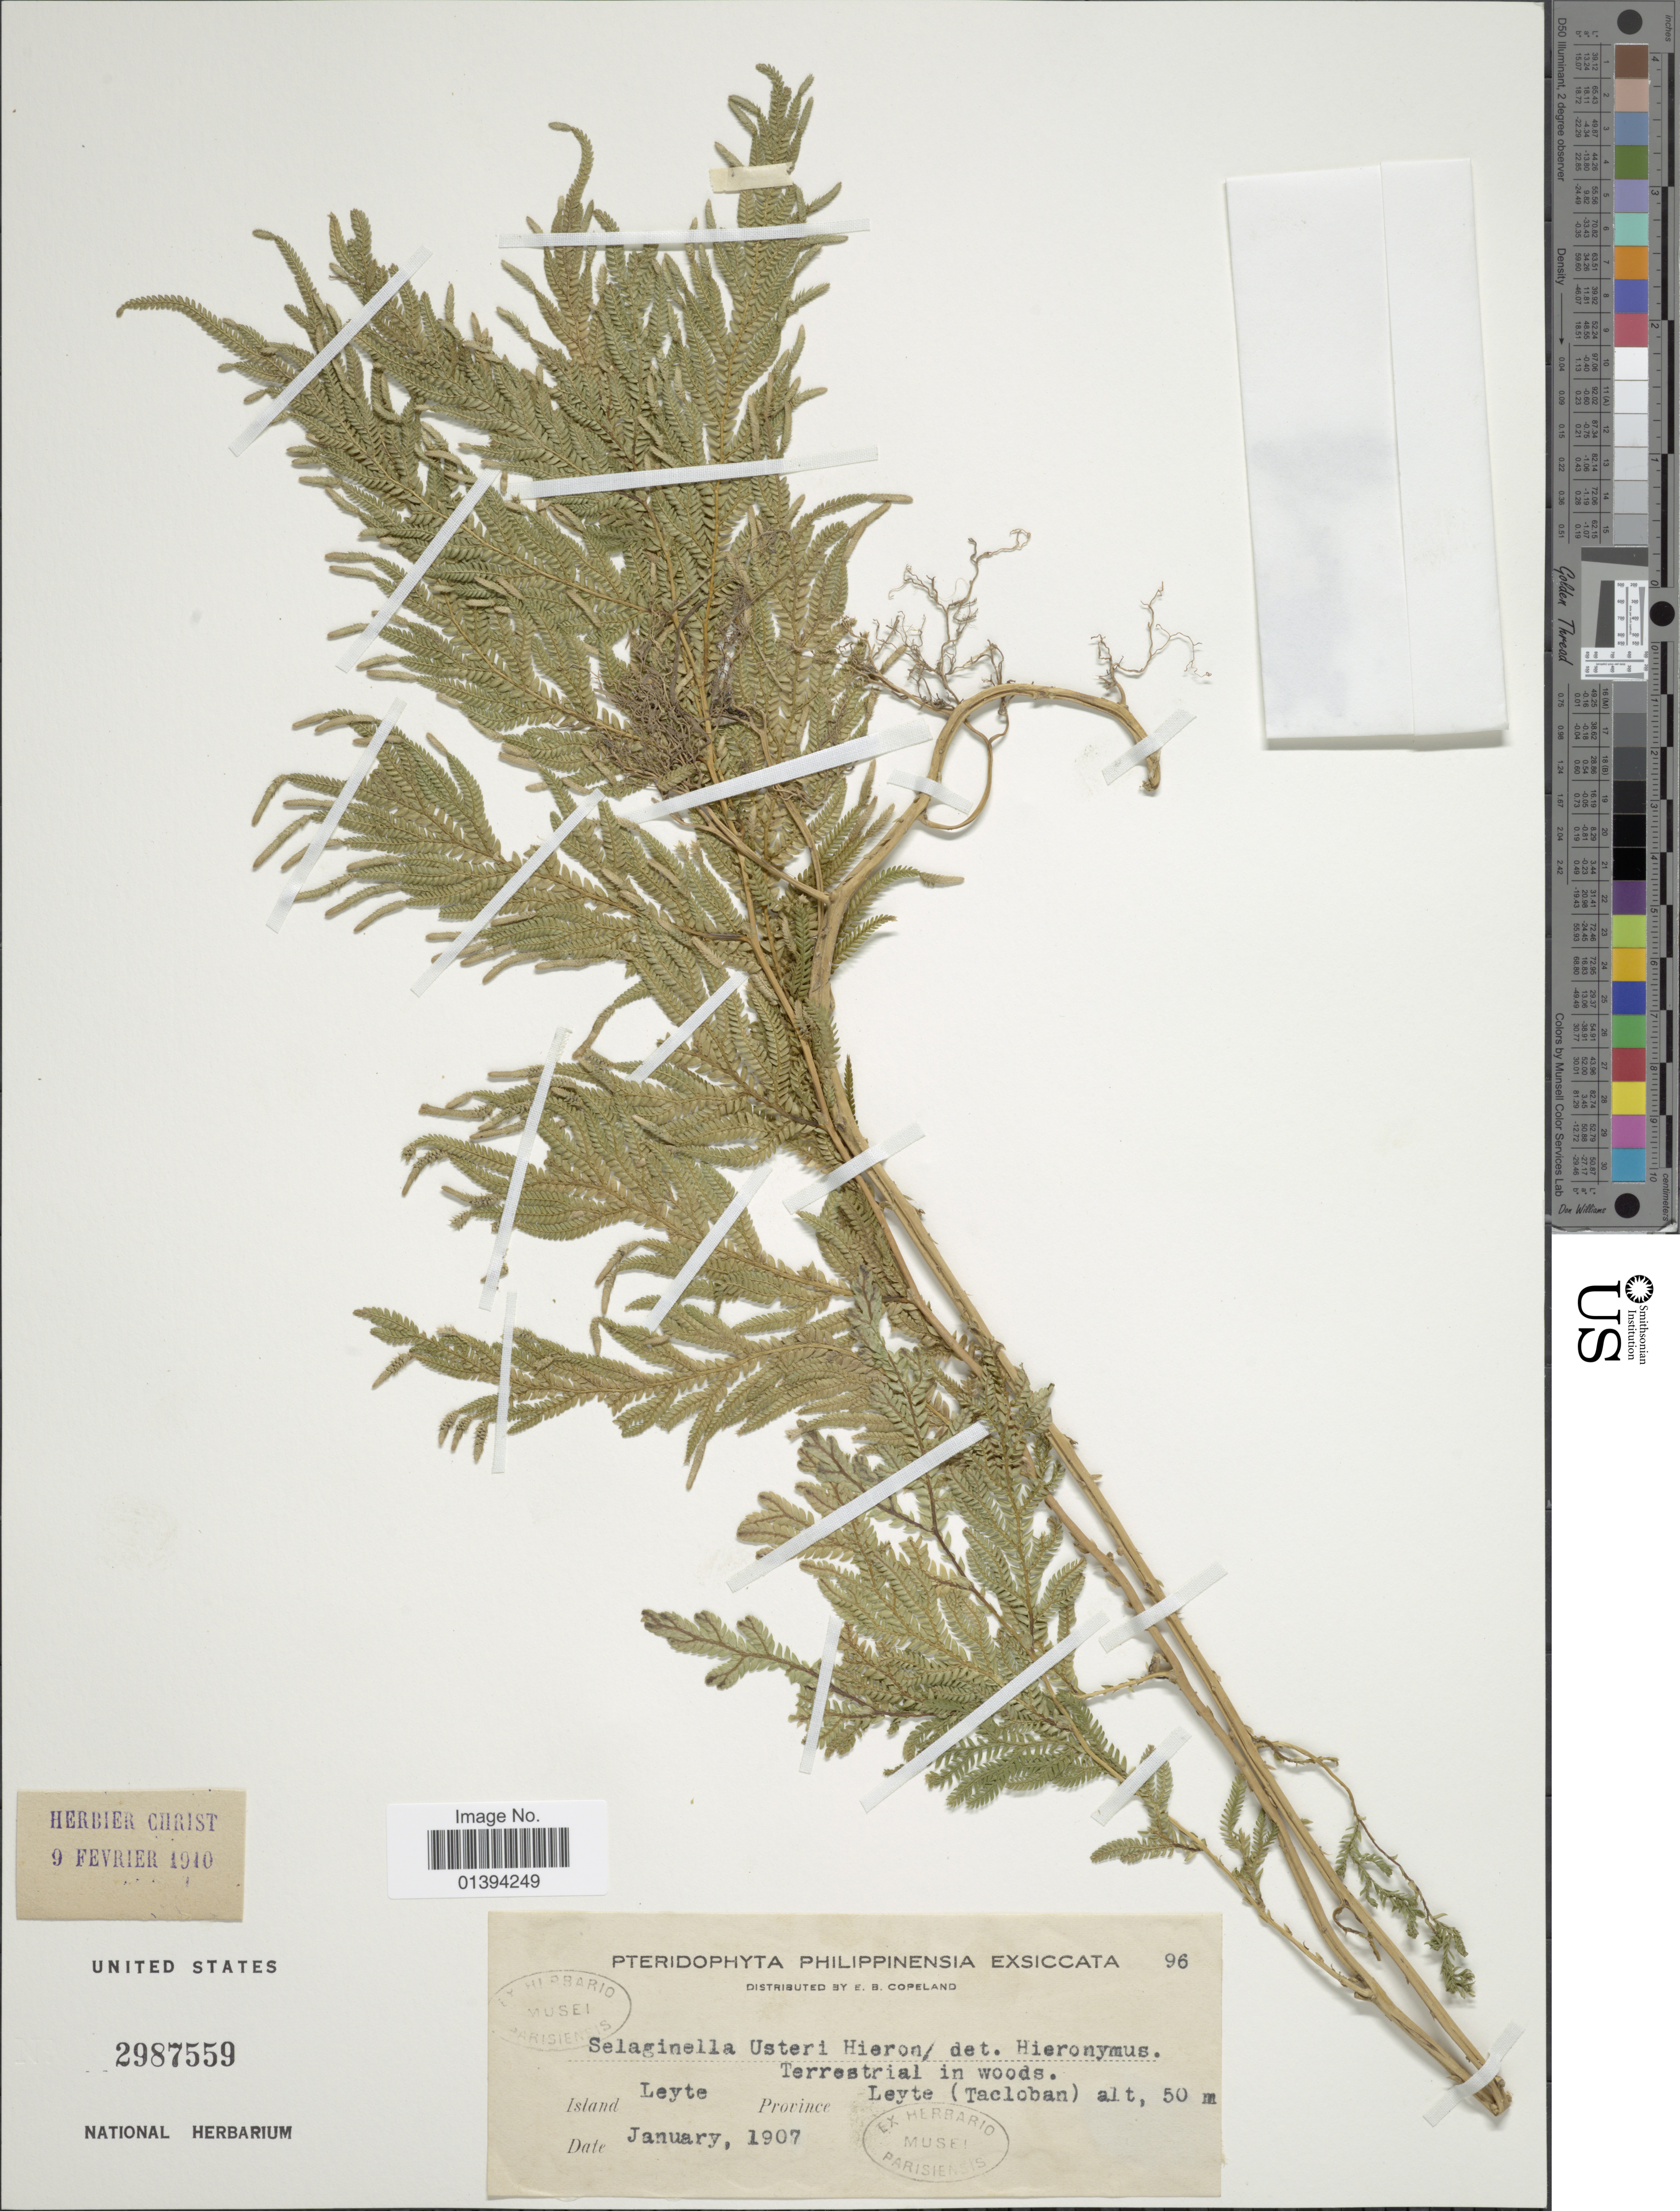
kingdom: Plantae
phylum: Tracheophyta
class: Lycopodiopsida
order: Selaginellales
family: Selaginellaceae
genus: Selaginella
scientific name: Selaginella usterii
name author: Hieron.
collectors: E. B. Copeland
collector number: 96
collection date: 1907-01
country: Philippines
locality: Island Leyte, province Leyte(Tacloban)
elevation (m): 50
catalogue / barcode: US 2987559